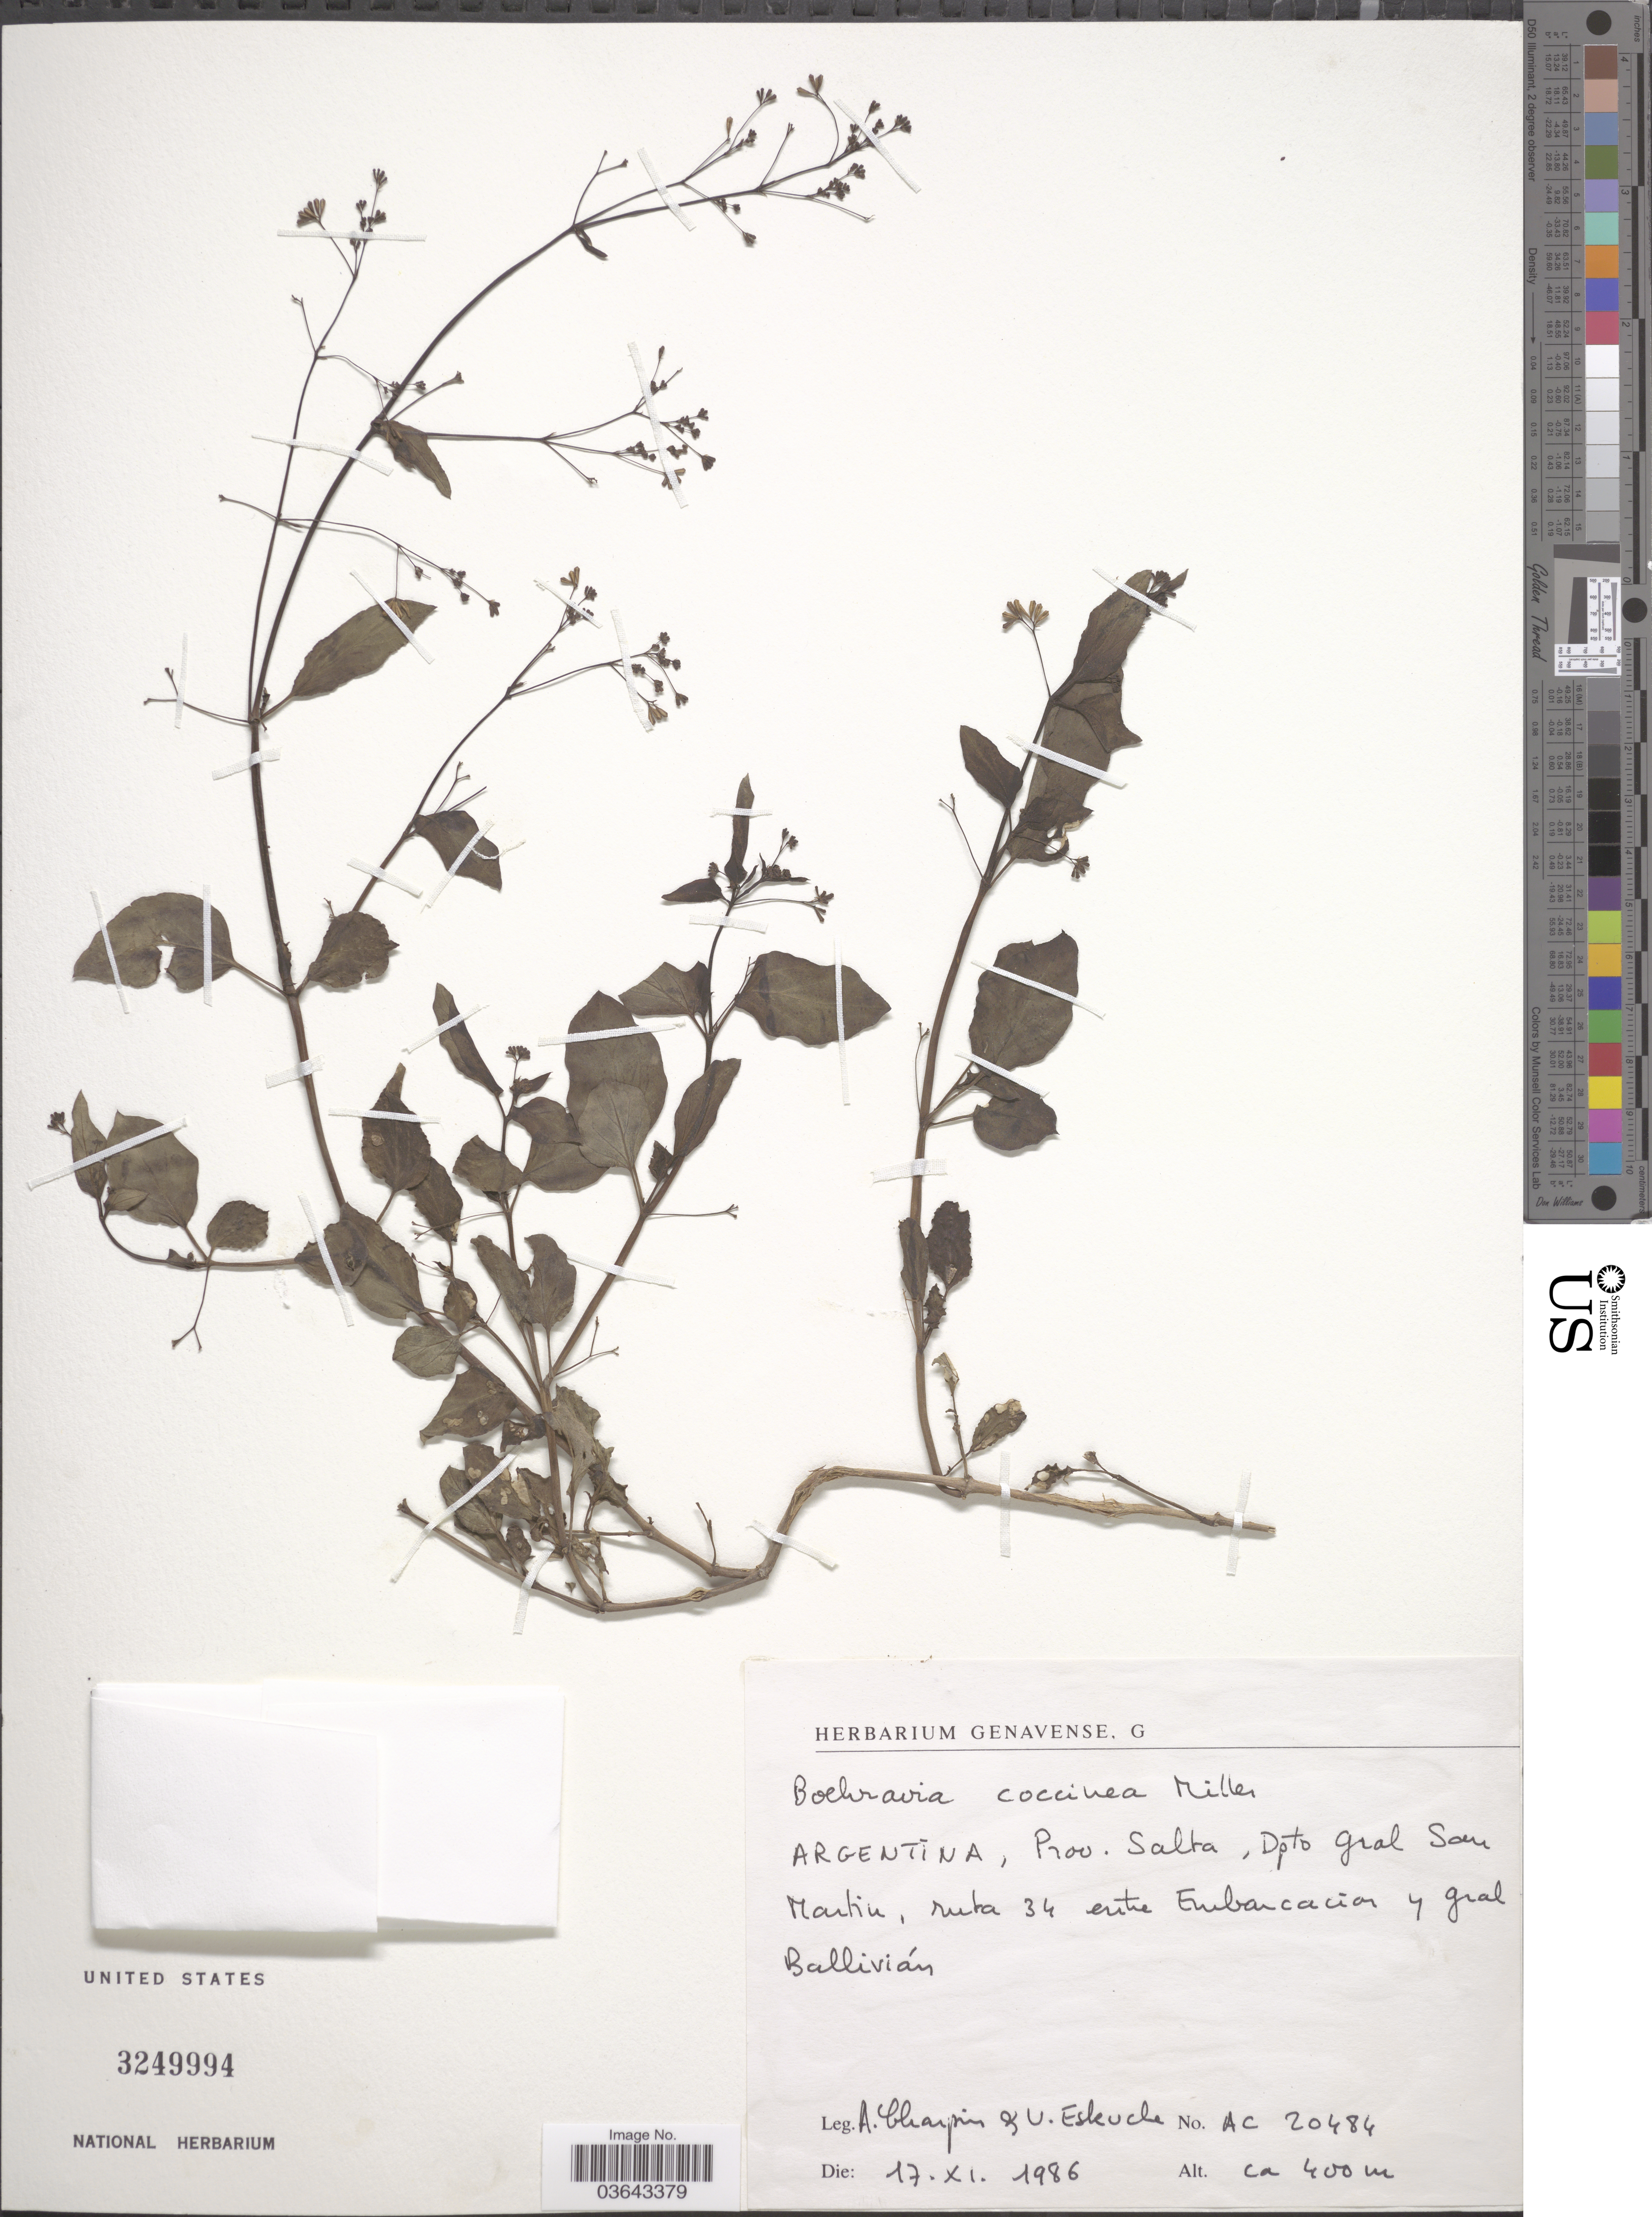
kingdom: Plantae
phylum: Tracheophyta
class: Magnoliopsida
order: Caryophyllales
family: Nyctaginaceae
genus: Boerhavia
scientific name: Boerhavia diffusa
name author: L.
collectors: A. Charpin & U. Eskuche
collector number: AC 20484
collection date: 1986-11-17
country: Argentina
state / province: Salta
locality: Dpto Gral San Martin, ruta 34 entre Embarcacion y gral Ballivián.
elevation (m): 400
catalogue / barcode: US 3249994